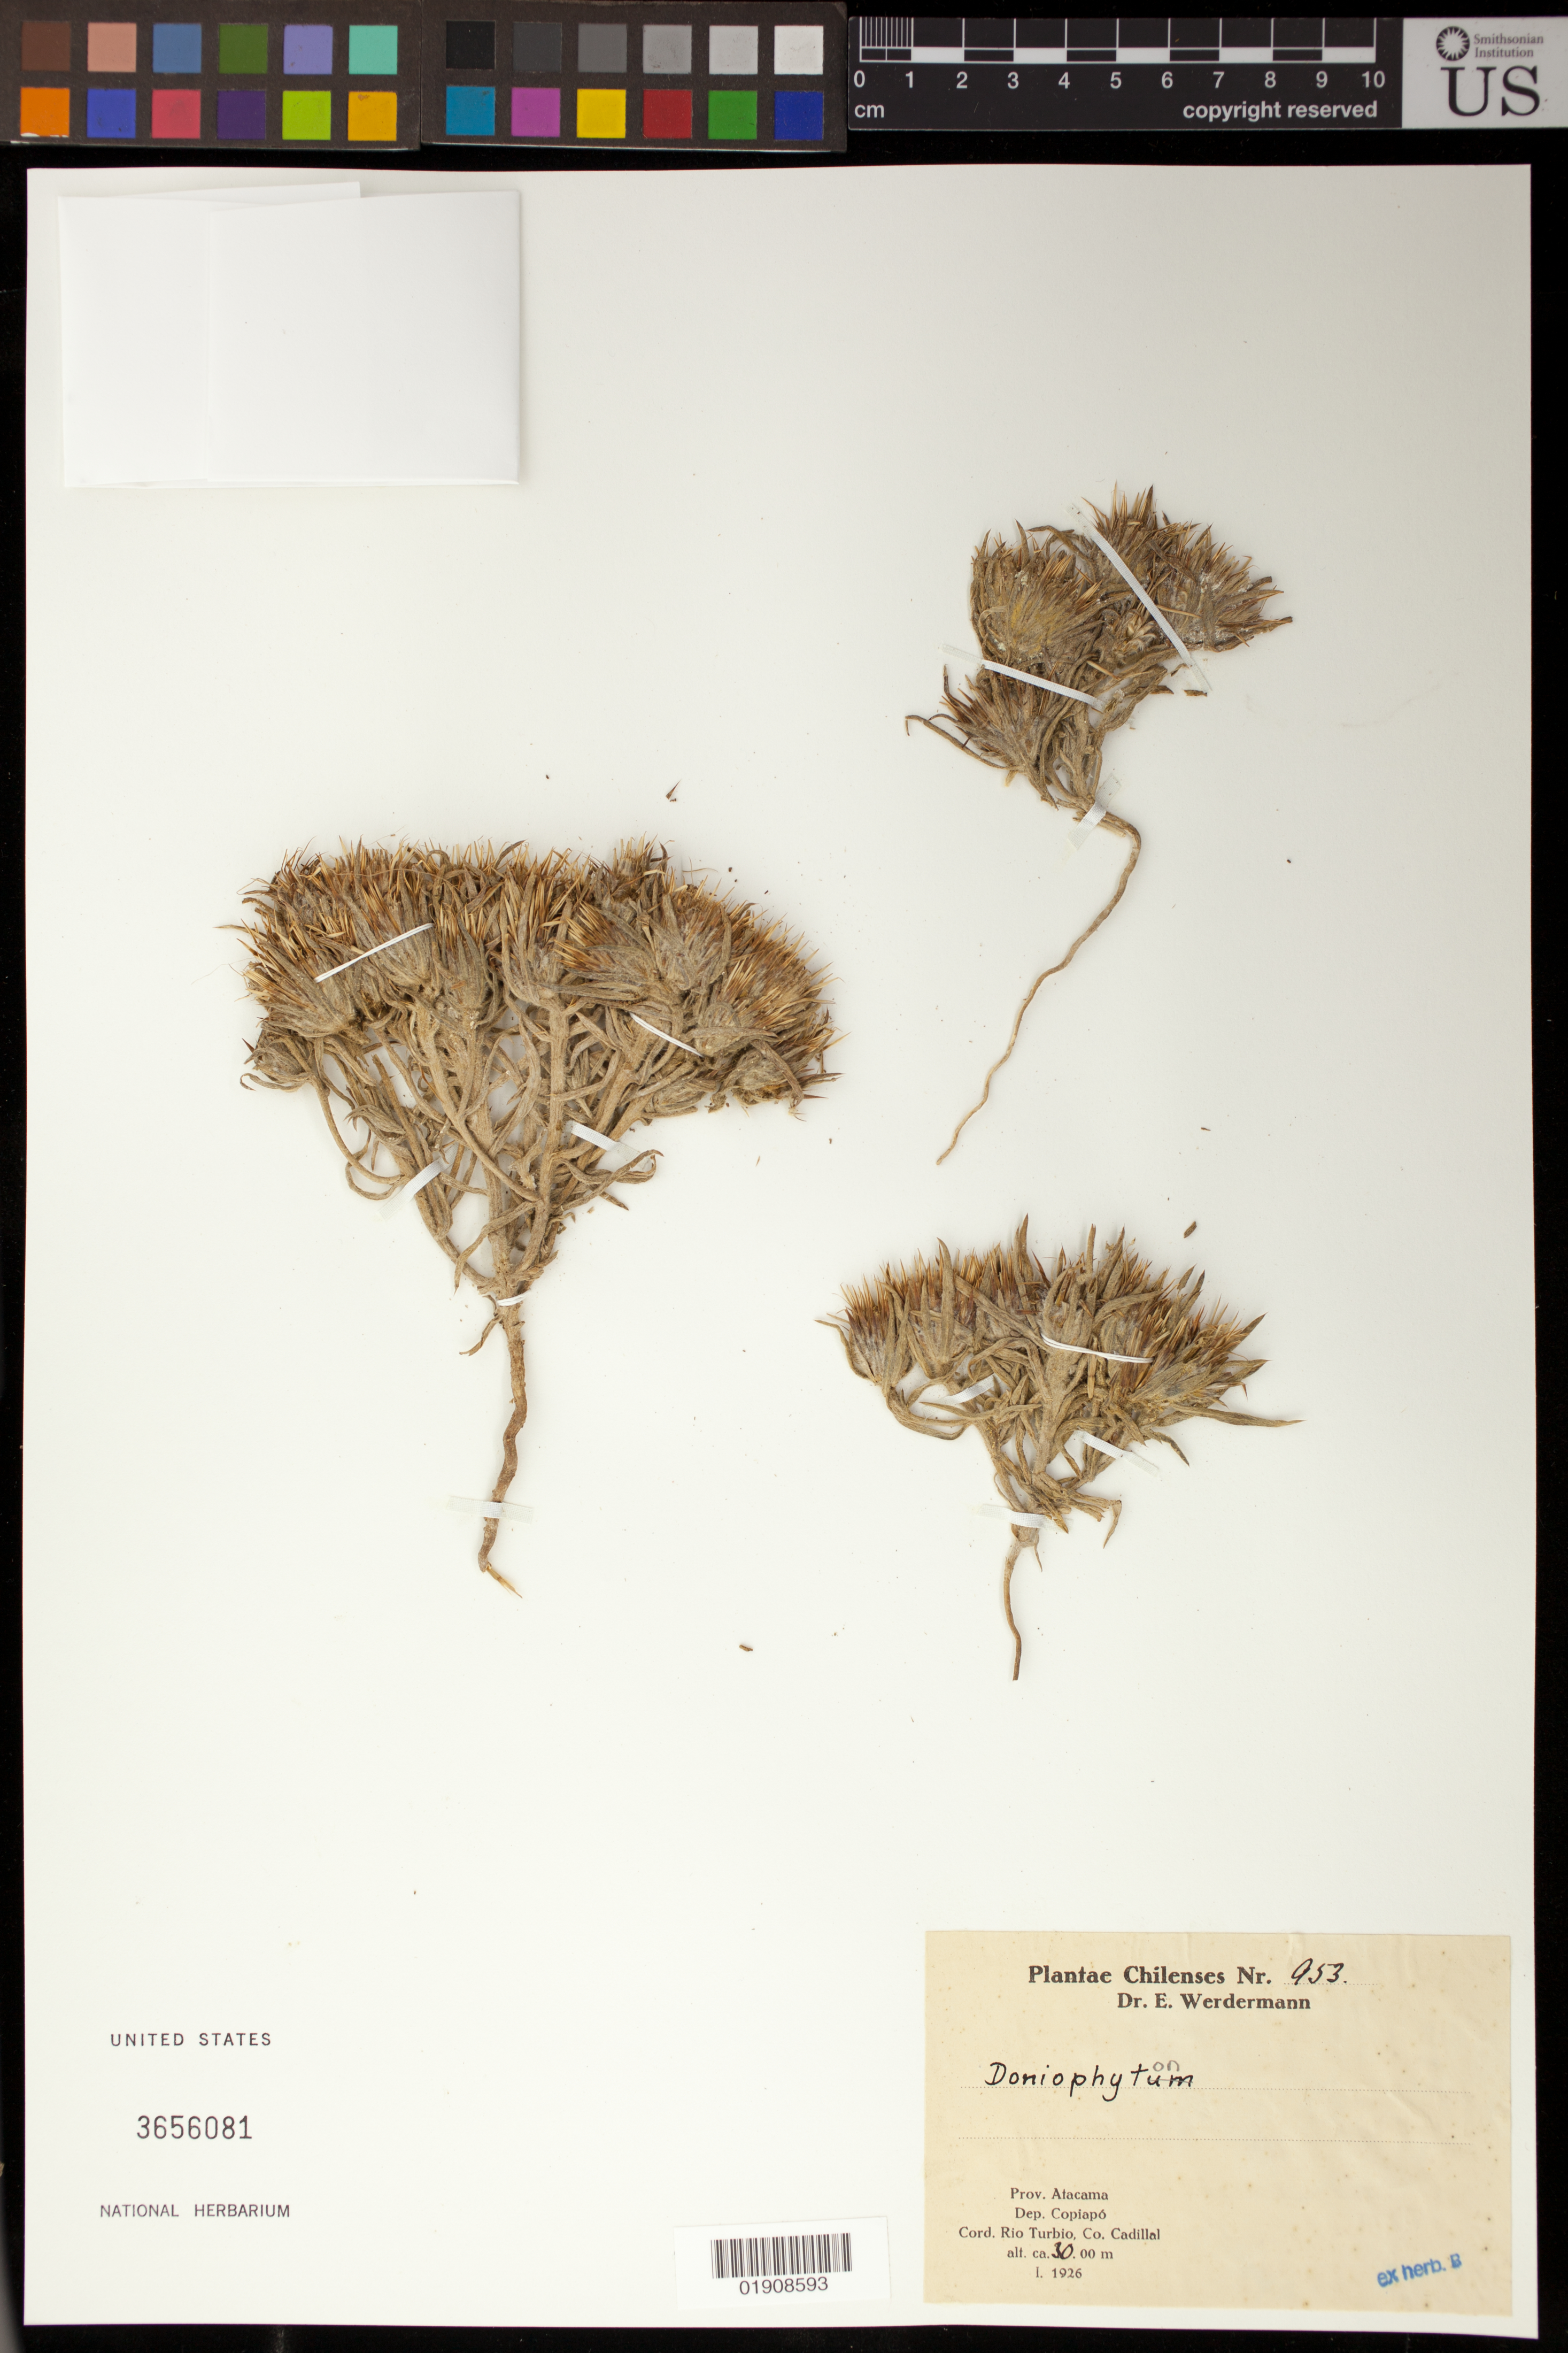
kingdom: Plantae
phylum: Tracheophyta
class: Magnoliopsida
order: Asterales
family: Asteraceae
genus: Doniophyton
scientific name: Doniophyton sp.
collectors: E. Werdermann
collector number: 953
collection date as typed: Jan 1926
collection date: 1926-01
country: Chile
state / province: Atacama (III)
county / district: Copiapó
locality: Cord. Rio Turbio, Co. Cadillal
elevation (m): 3000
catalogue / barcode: US 3656081